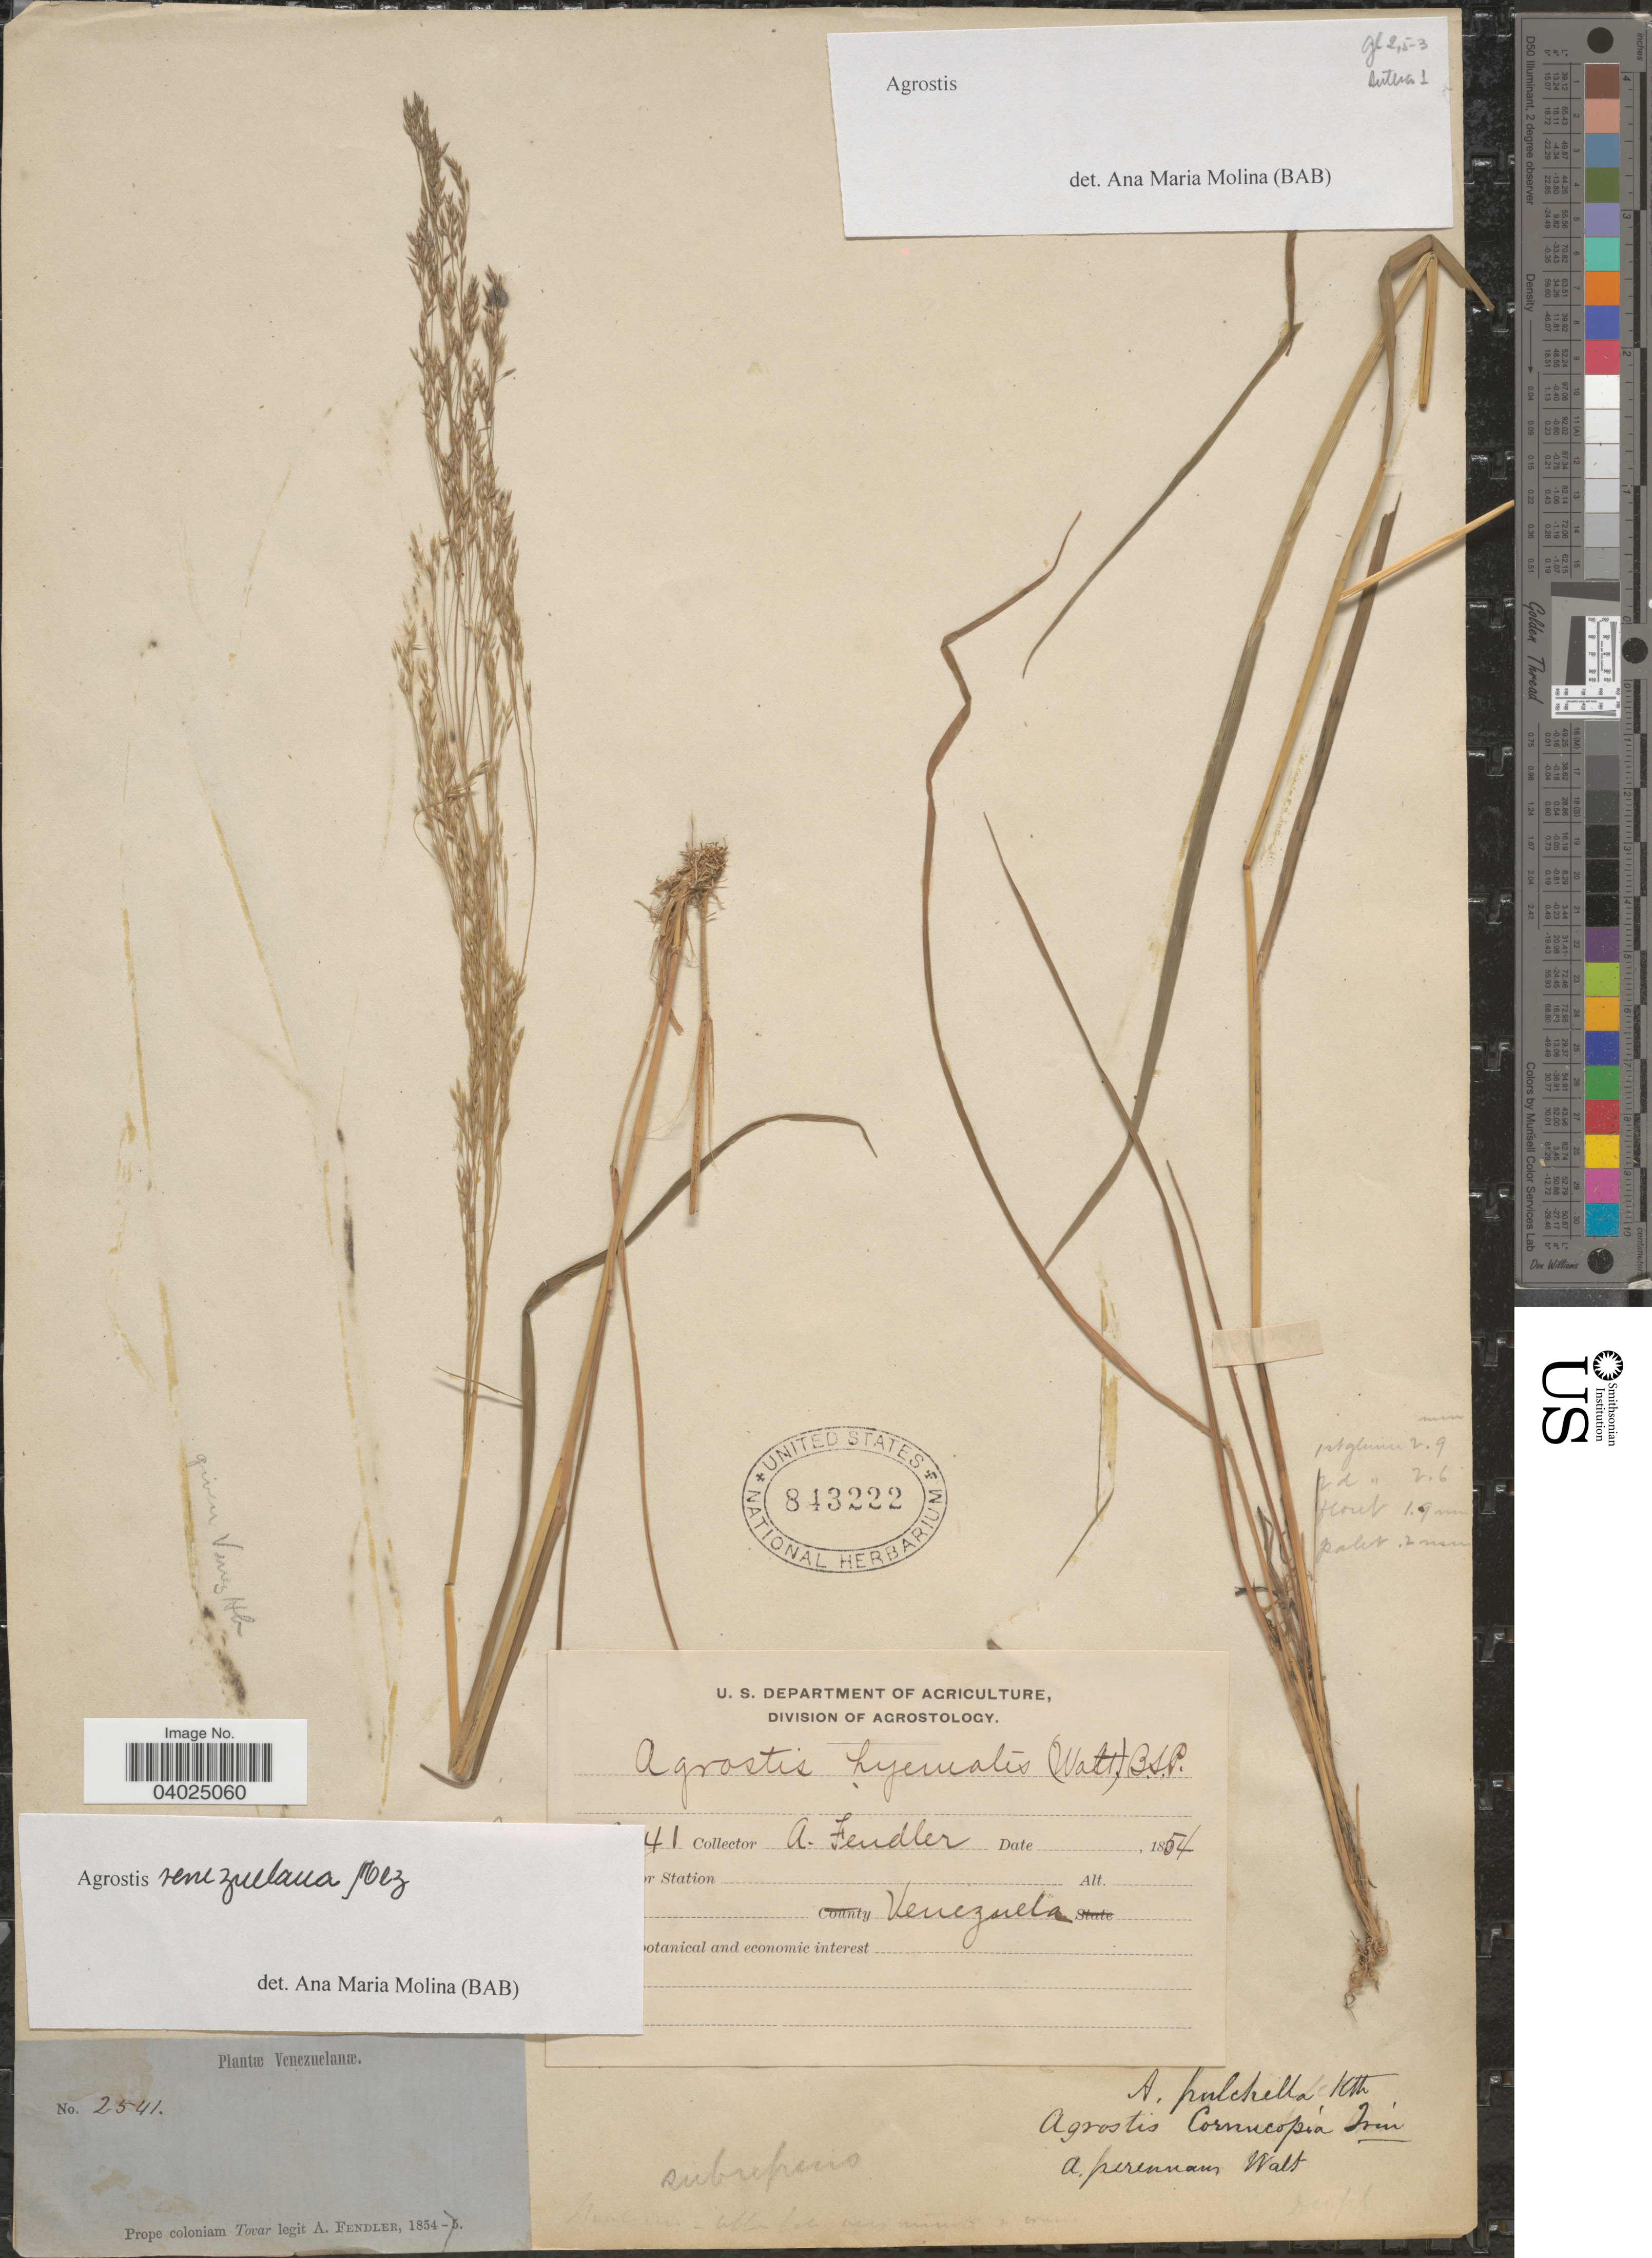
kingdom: Plantae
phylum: Tracheophyta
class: Liliopsida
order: Poales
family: Poaceae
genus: Agrostis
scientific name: Agrostis venezuelana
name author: Mez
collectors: A. Fendler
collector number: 2541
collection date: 1854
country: Venezuela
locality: Prope coloniam Tovar.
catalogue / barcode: US 843222